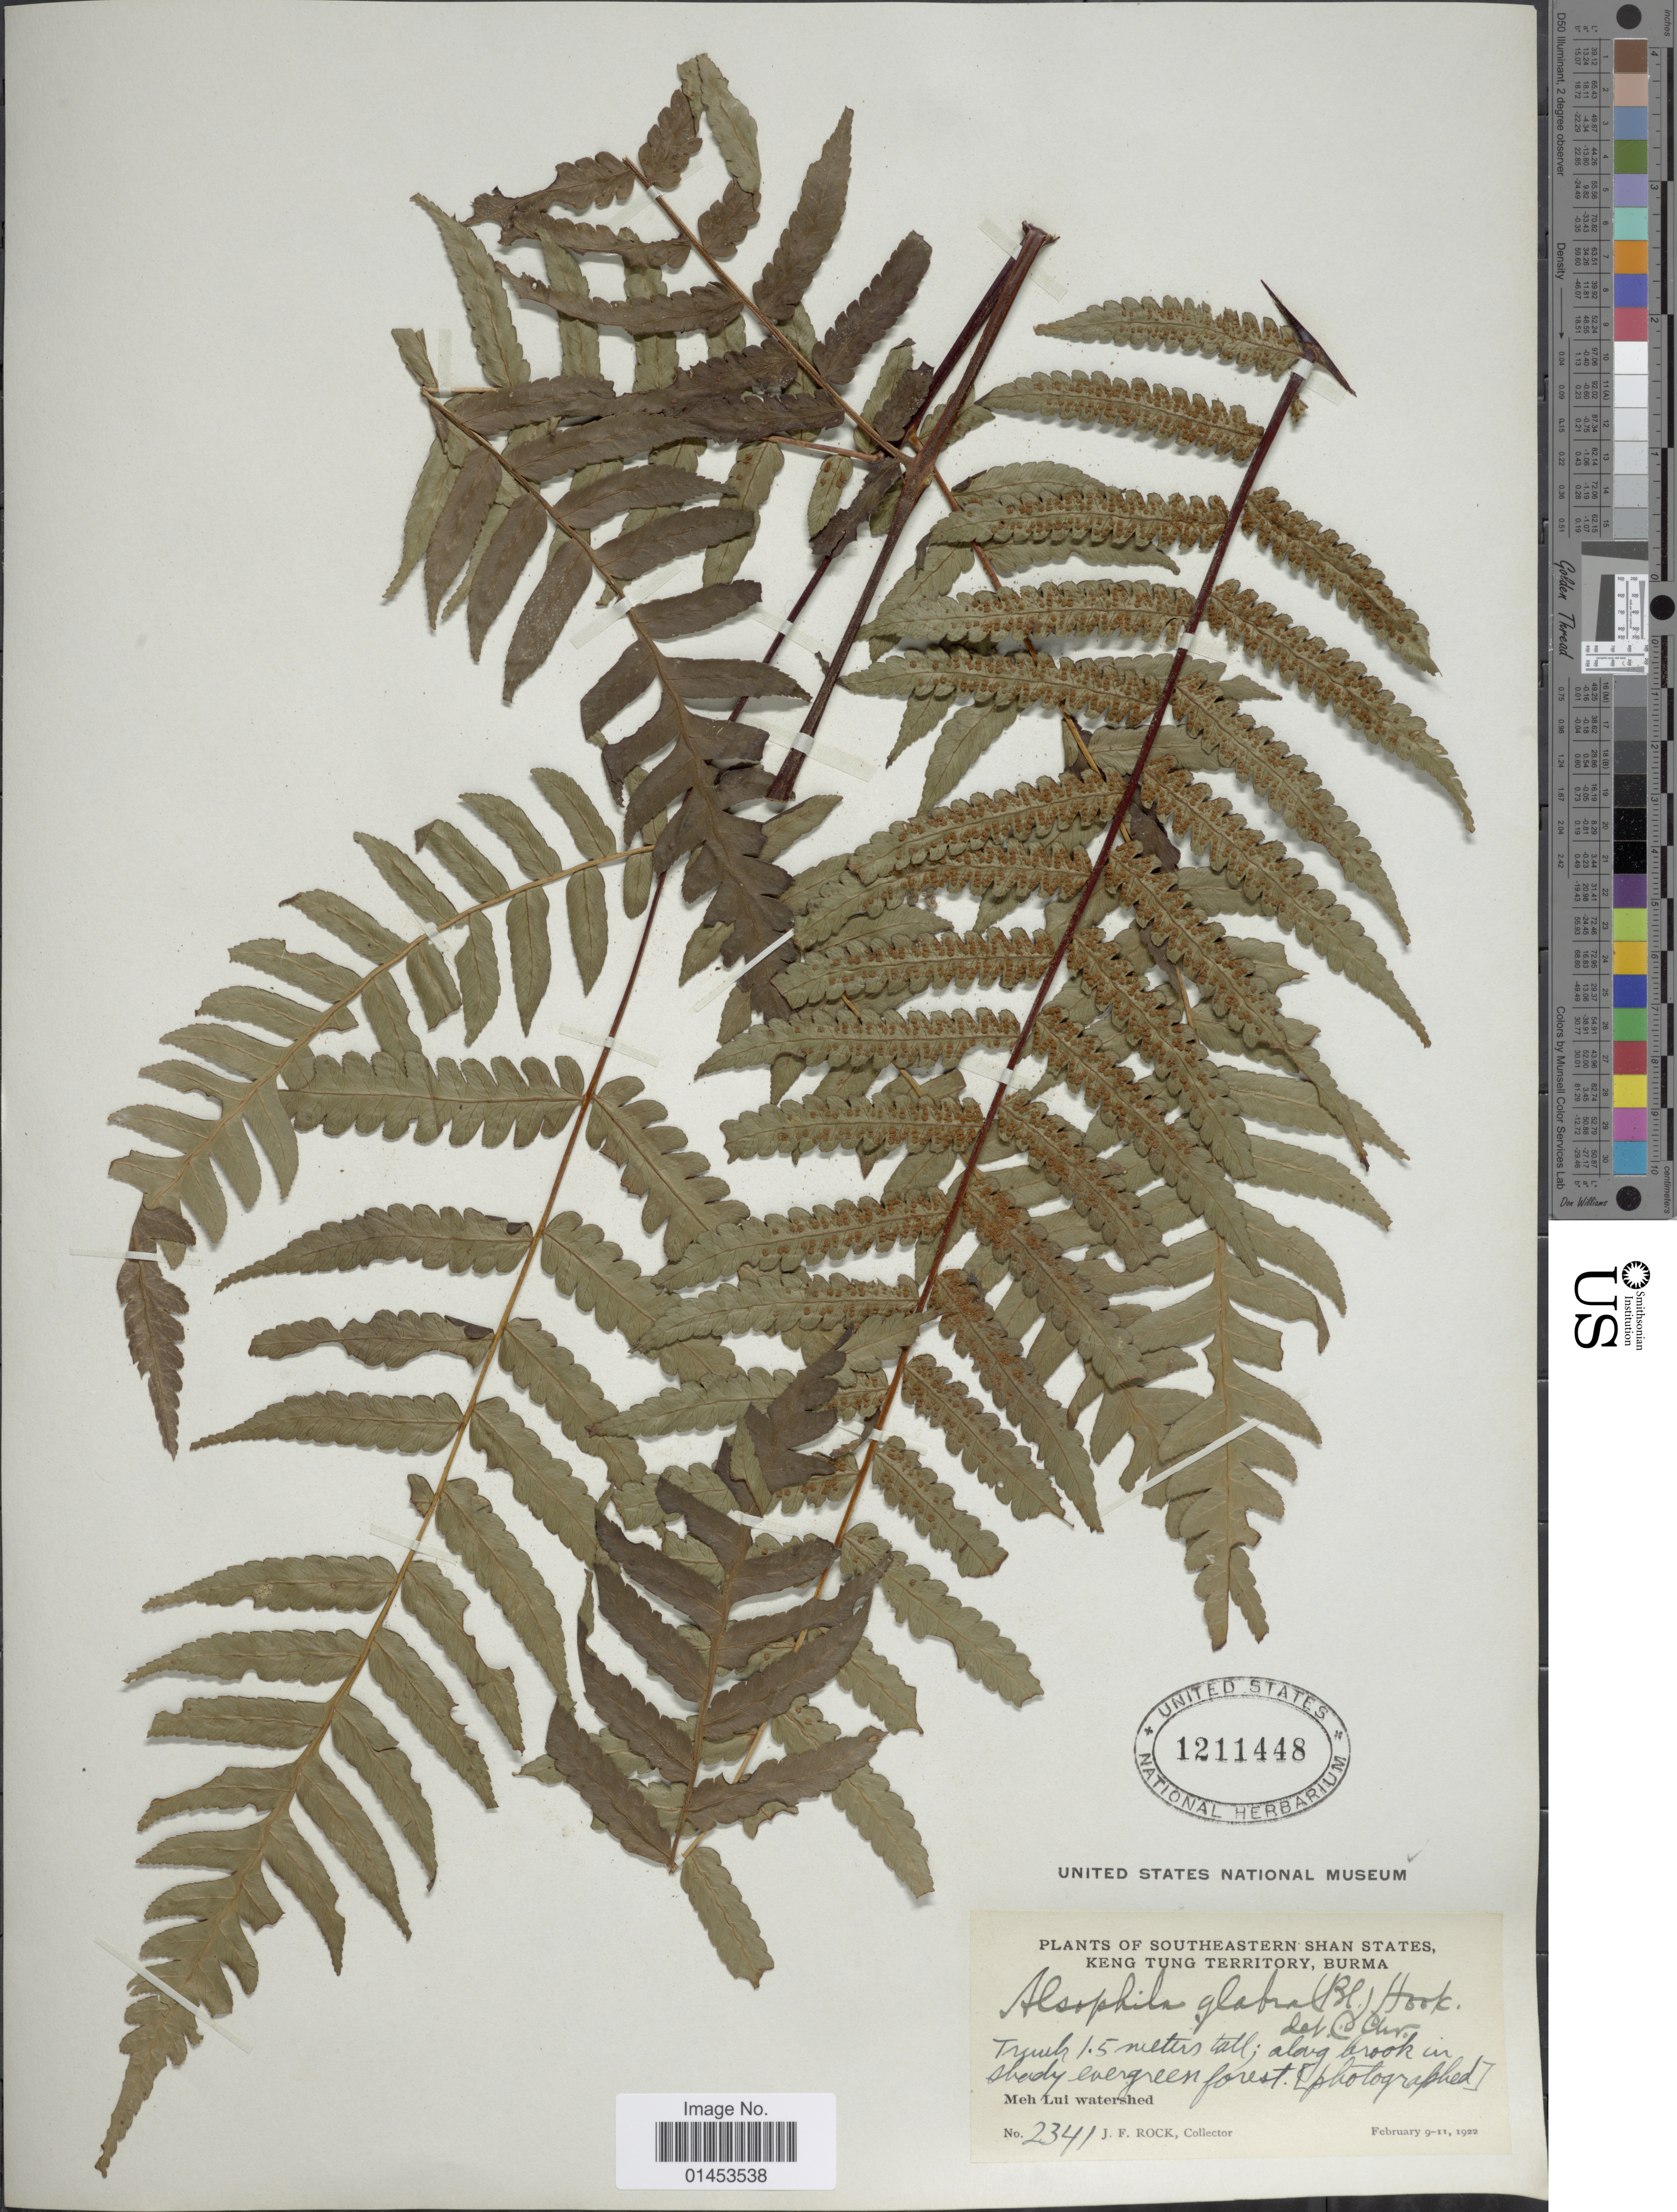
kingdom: Plantae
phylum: Tracheophyta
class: Polypodiopsida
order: Cyatheales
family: Cyatheaceae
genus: Cyathea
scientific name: Cyathea gigantea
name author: (Wall. ex Hook.) Holttum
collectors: J. Rock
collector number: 2341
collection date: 1922-02-09/1922-02-11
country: Myanmar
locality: Southeastern Shan States, Keng Tung Territory, Burma, Meh Lui Watershed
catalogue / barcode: US 1211448